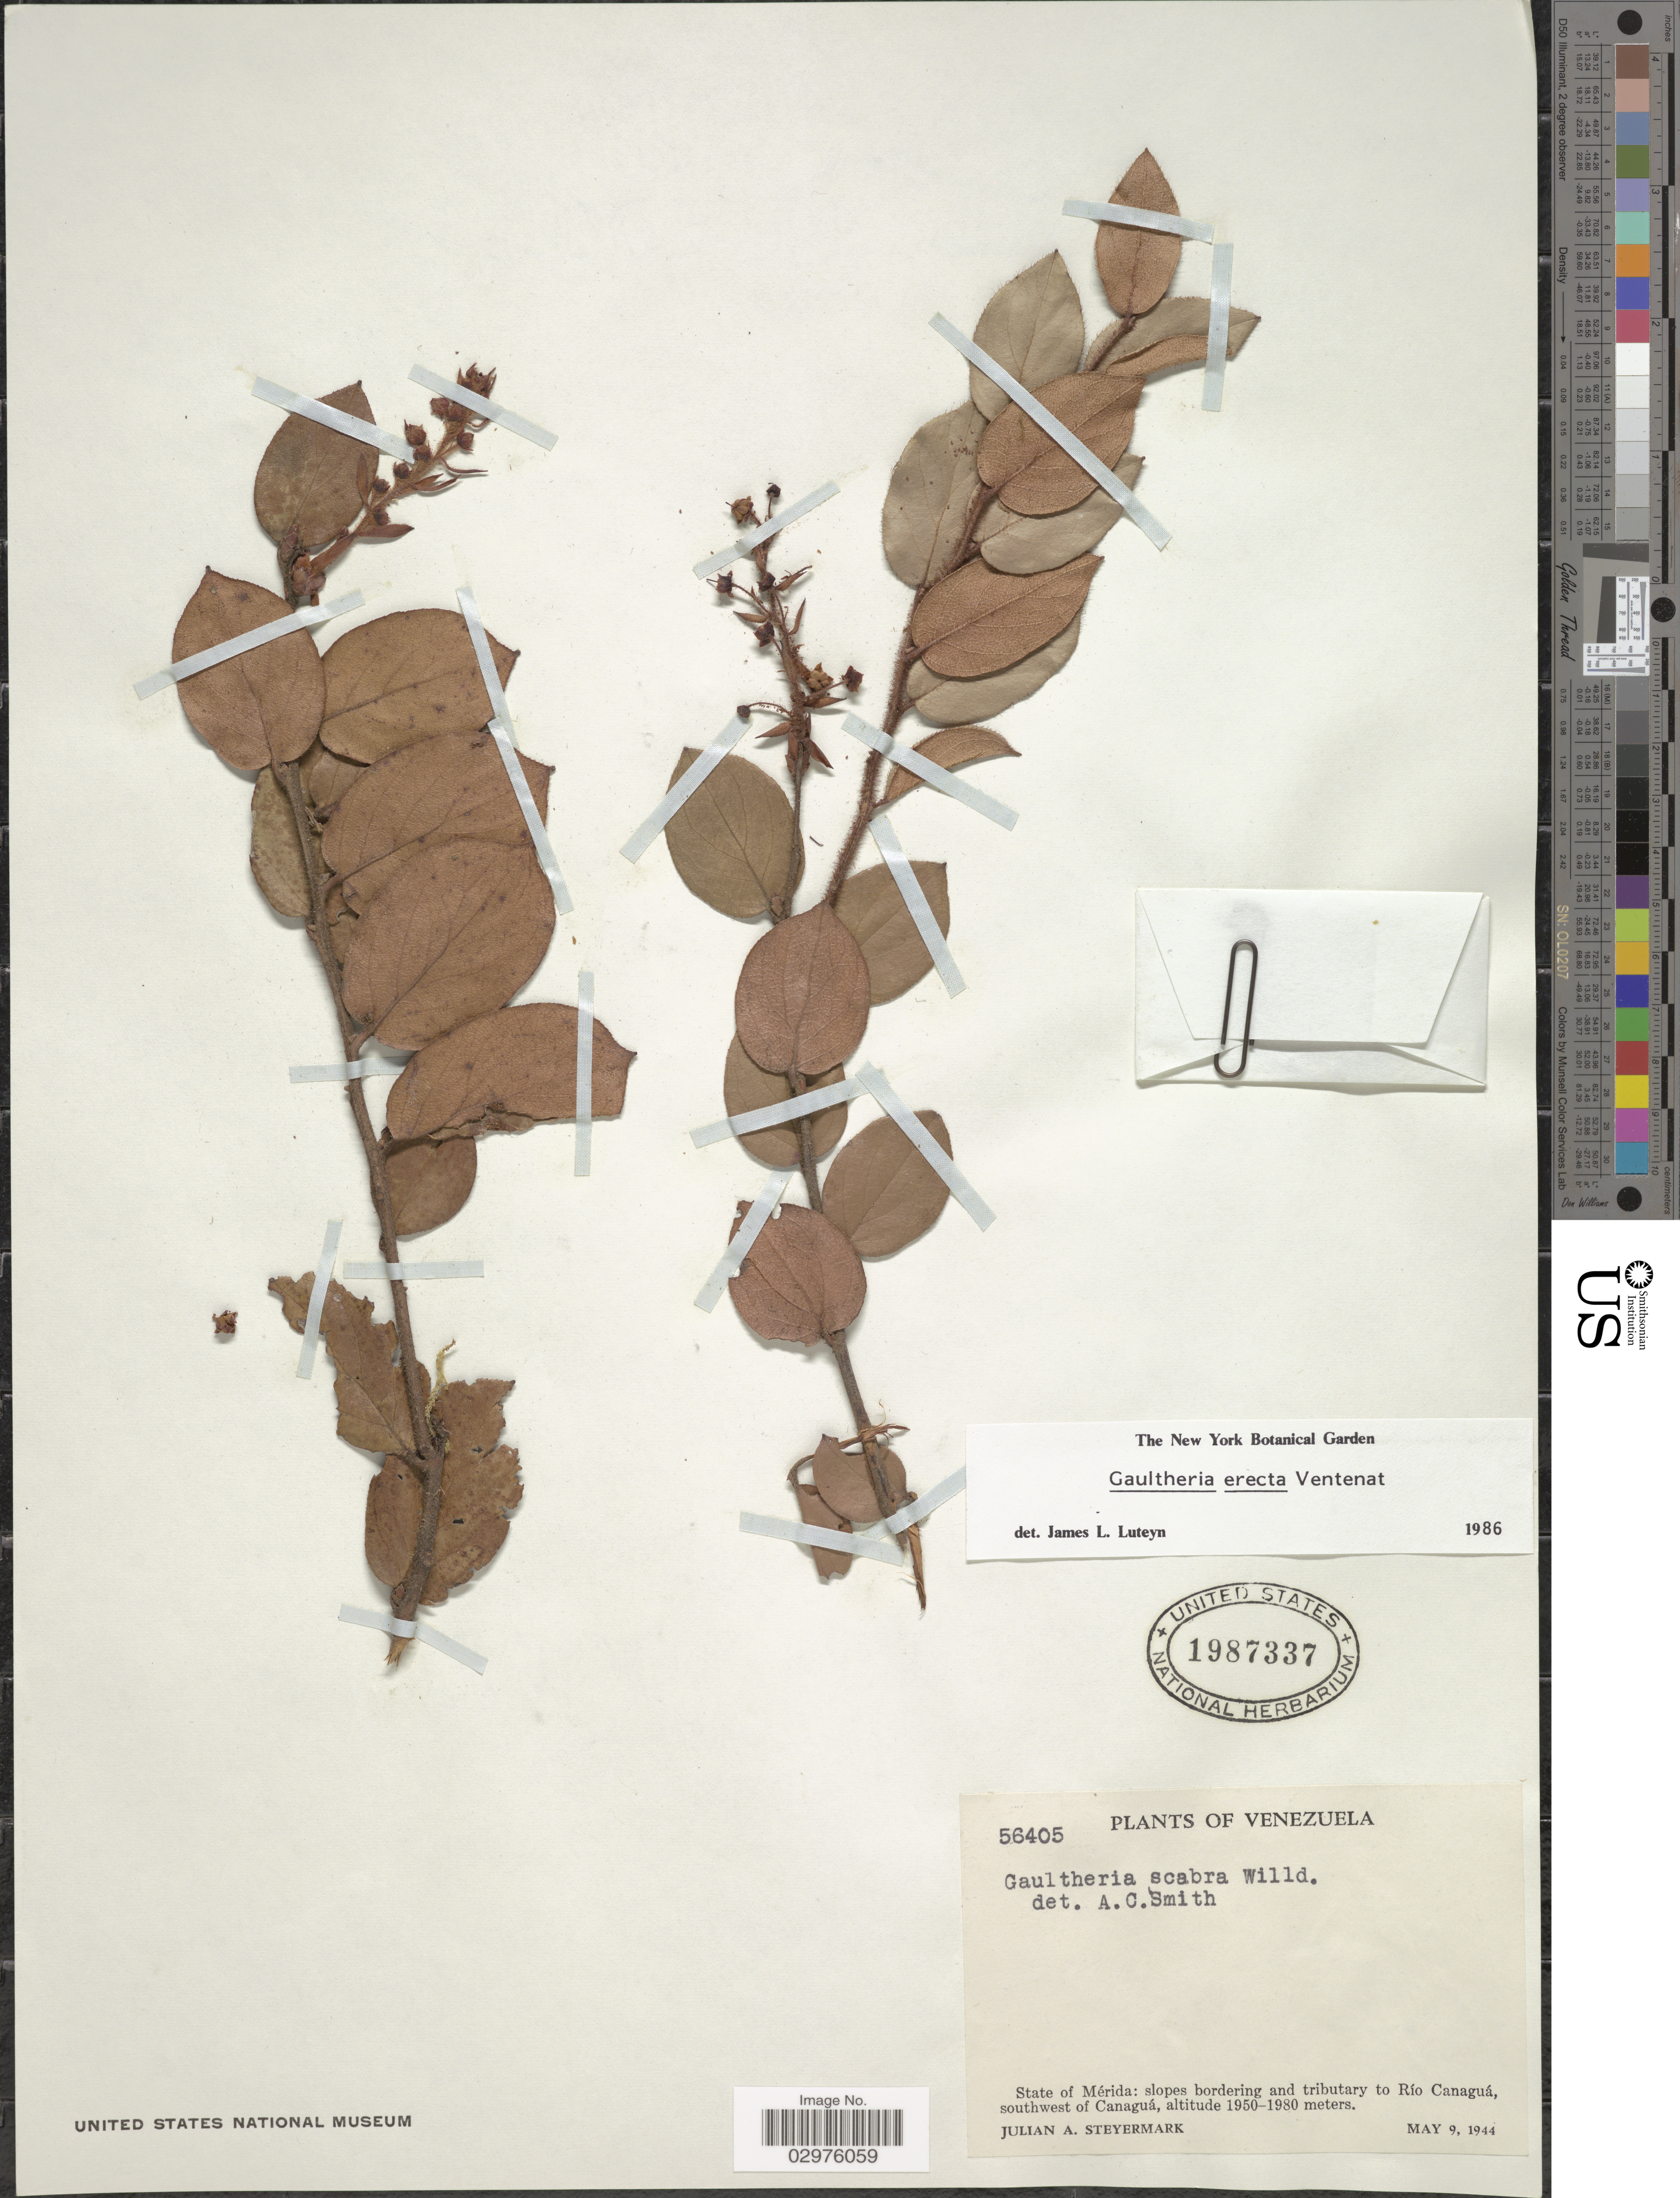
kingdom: Plantae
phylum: Tracheophyta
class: Magnoliopsida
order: Ericales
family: Ericaceae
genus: Gaultheria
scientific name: Gaultheria erecta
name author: Vent.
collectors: J. Steyermark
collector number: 56405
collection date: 1944-05-09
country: Venezuela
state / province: Mérida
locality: State of Mérida: slopes bordering and tributary to Río Canaguá, southwest of Canaguá.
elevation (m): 1950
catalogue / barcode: US 1987337